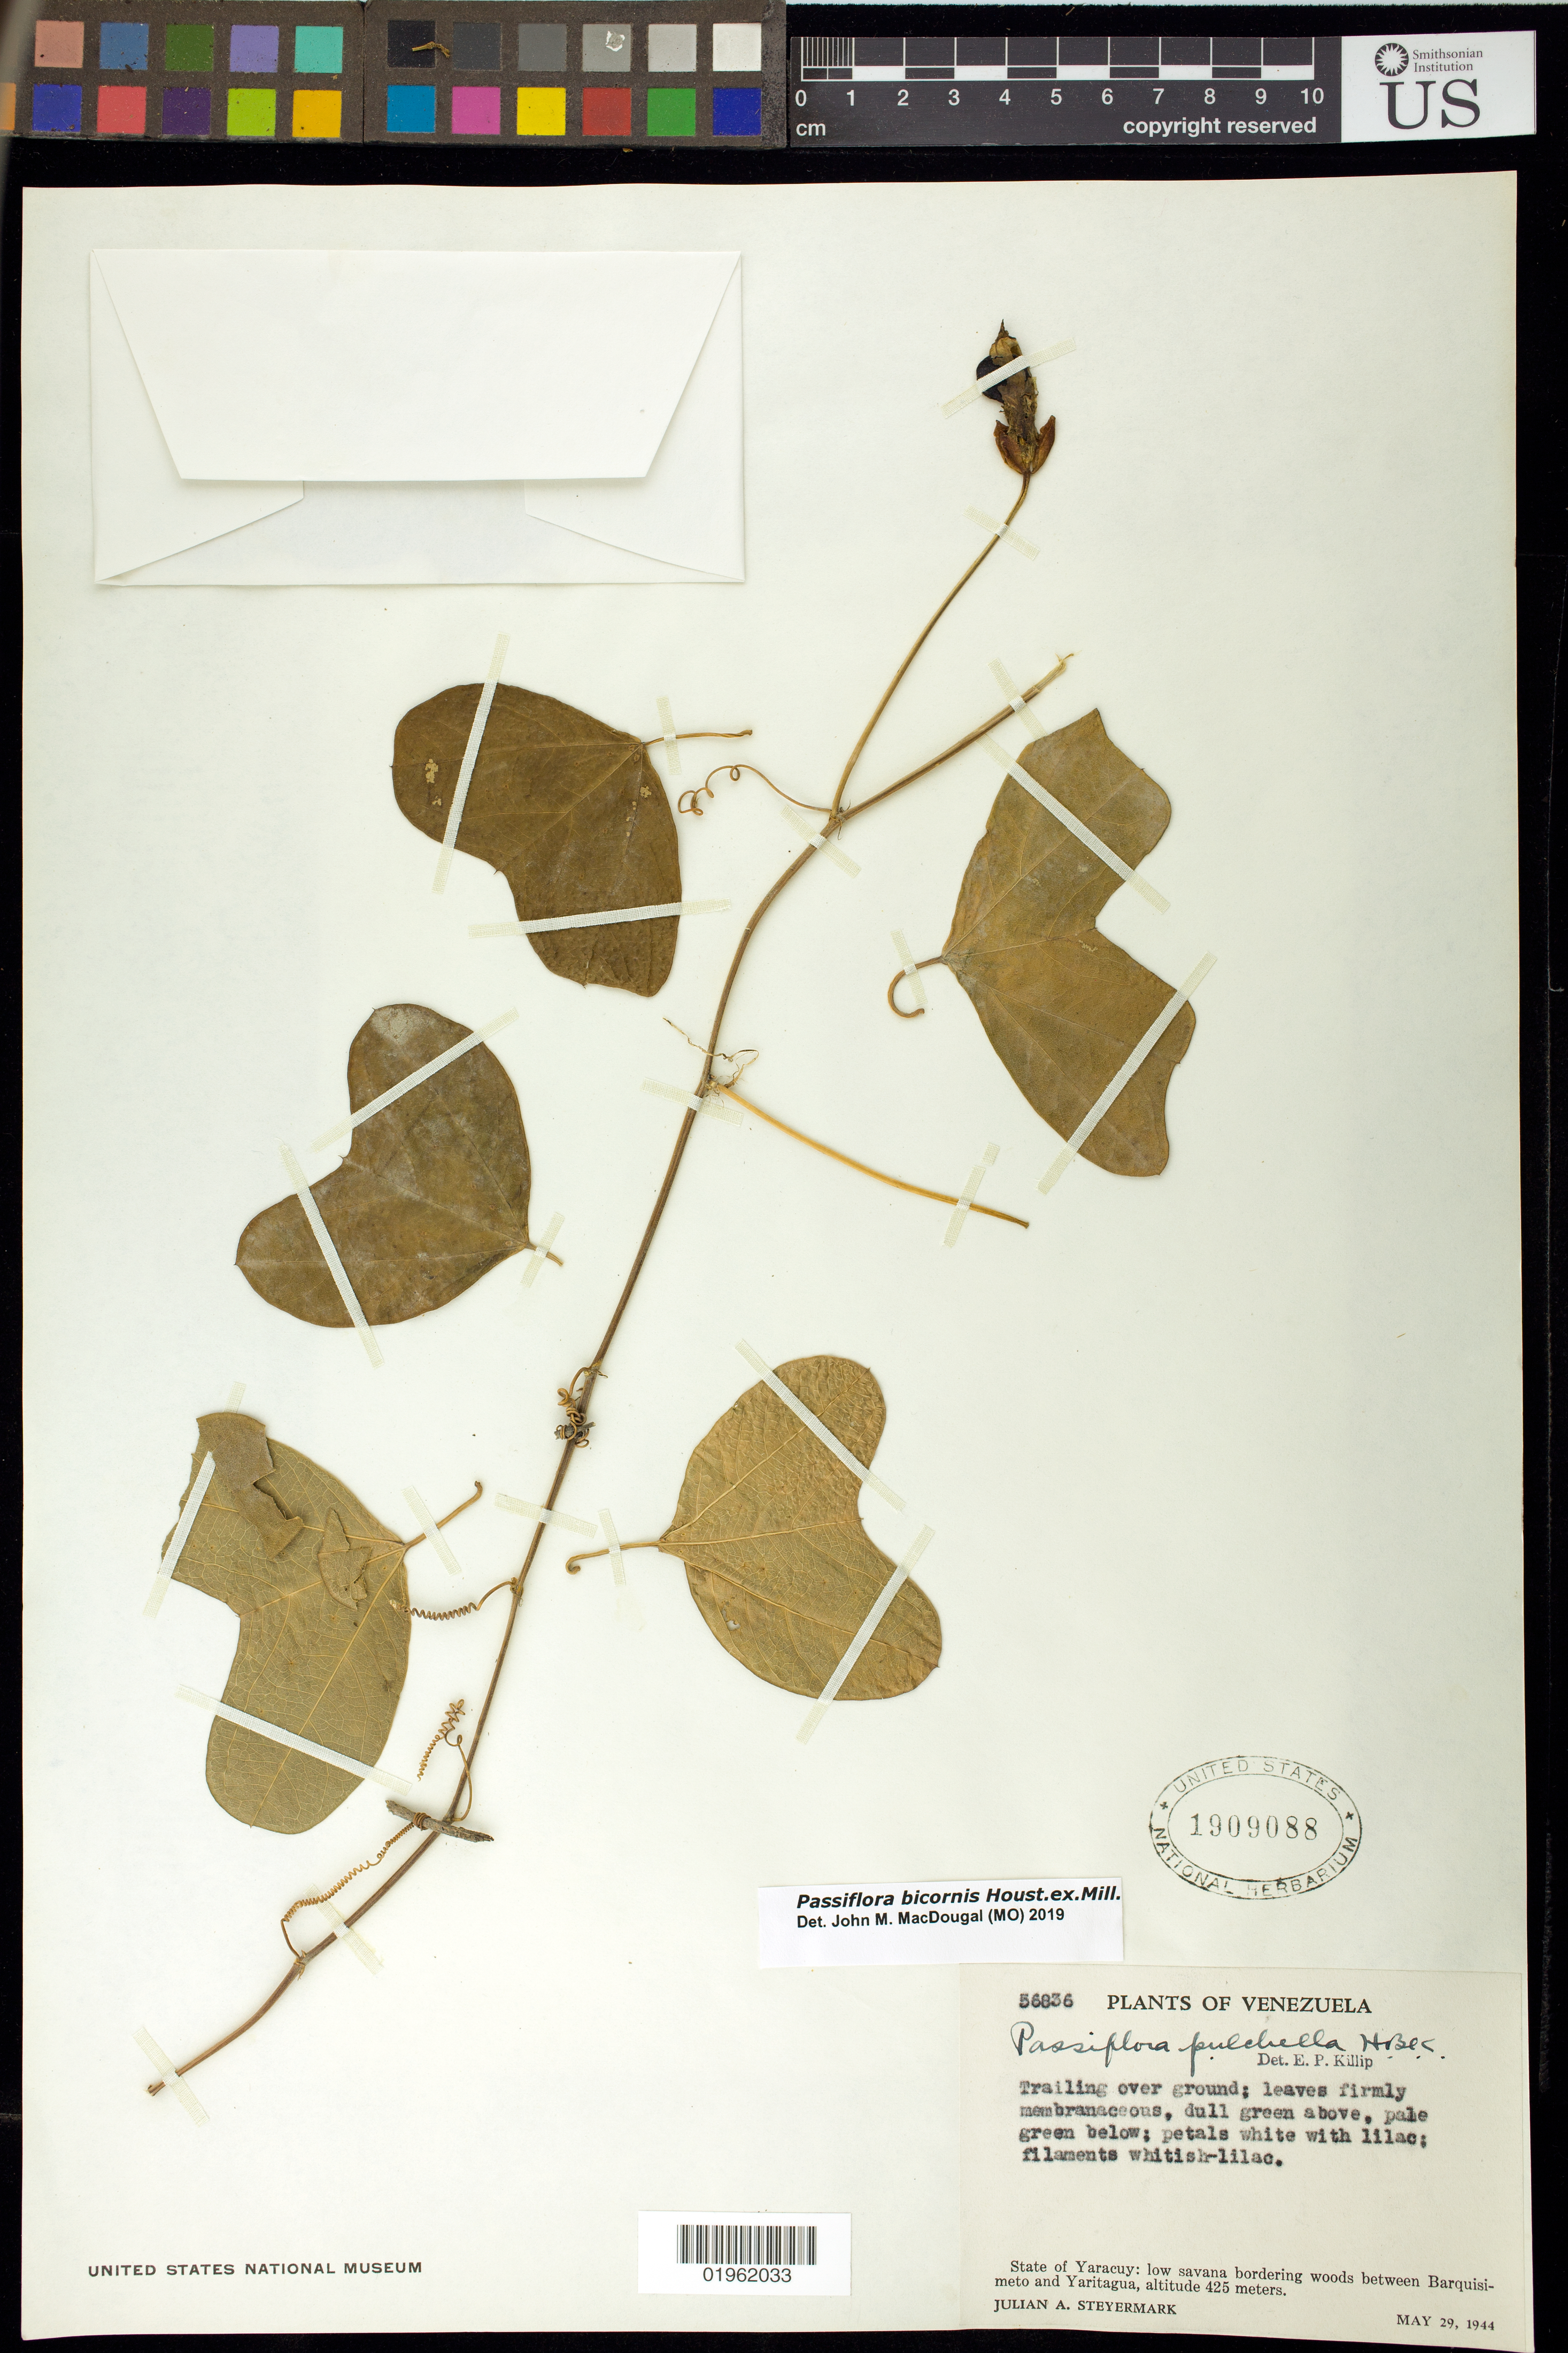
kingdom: Plantae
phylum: Tracheophyta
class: Magnoliopsida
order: Malpighiales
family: Passifloraceae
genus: Passiflora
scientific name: Passiflora bicornis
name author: Houst. ex Mill.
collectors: J. Steyermark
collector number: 56836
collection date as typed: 29 May 1944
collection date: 1944-05-29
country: Venezuela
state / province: Yaracuy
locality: between Barquisimeto and Yaritagua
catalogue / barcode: US 1909088